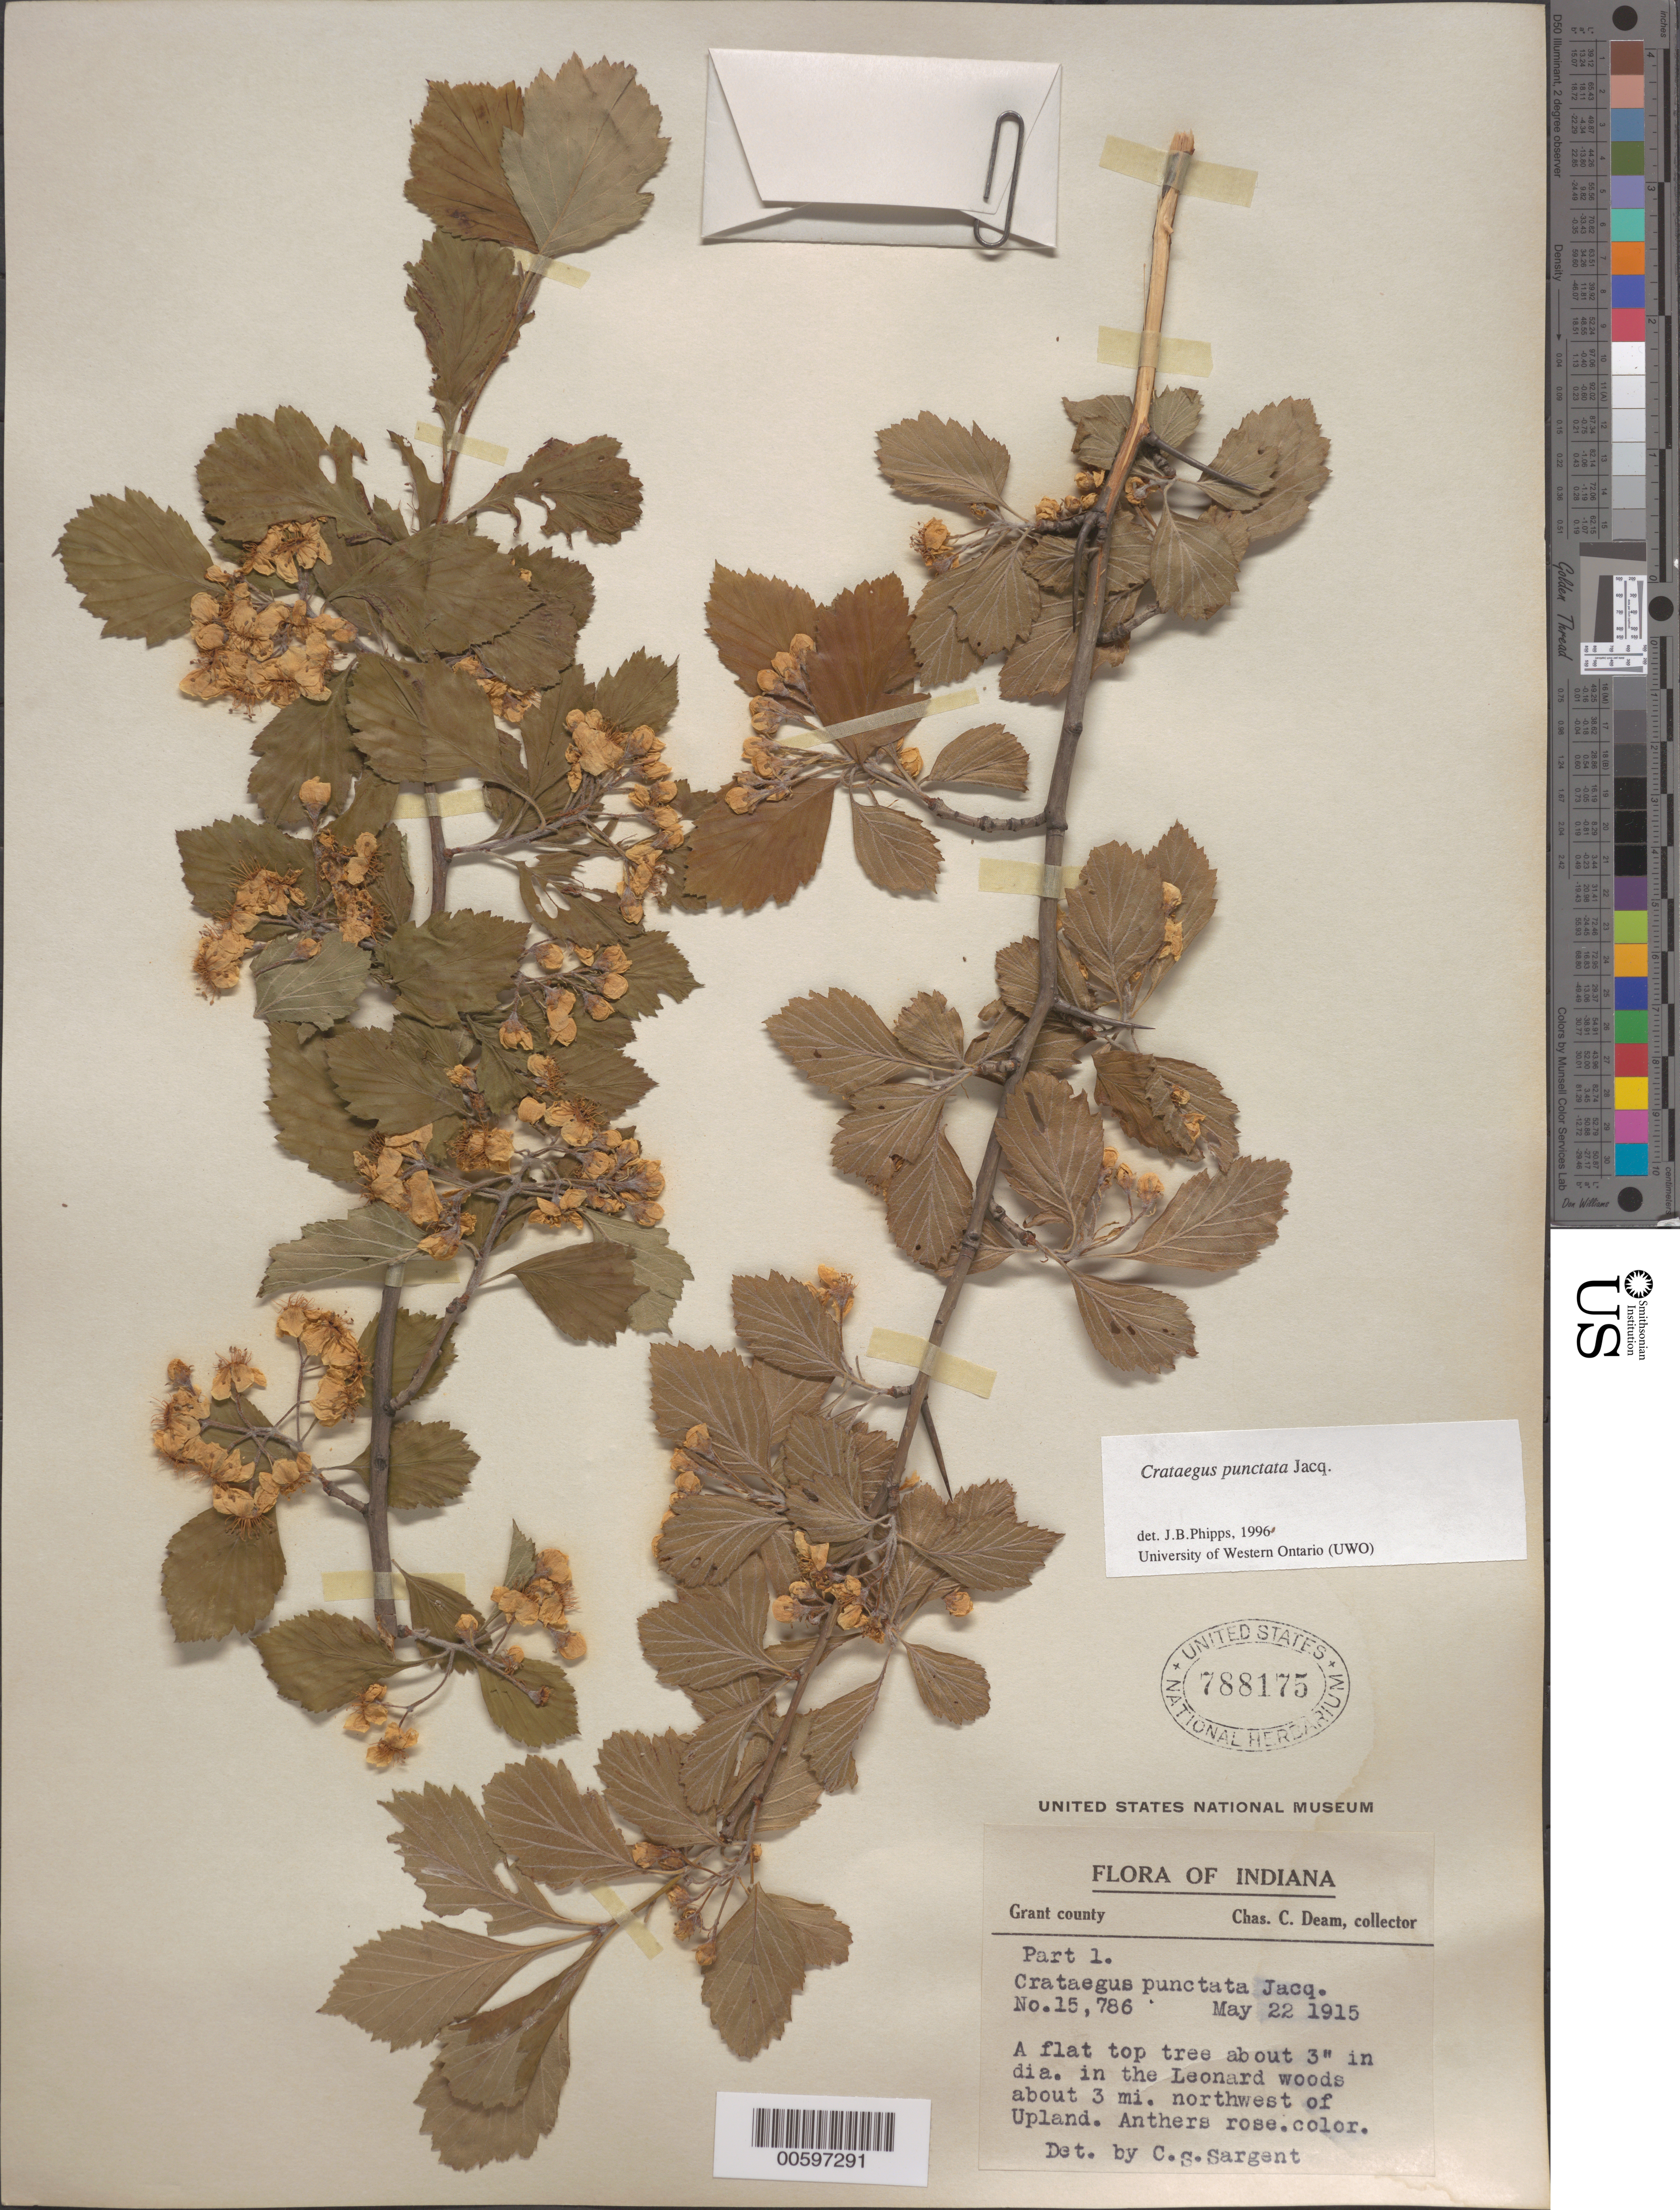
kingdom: Plantae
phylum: Tracheophyta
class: Magnoliopsida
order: Rosales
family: Rosaceae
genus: Crataegus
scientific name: Crataegus punctata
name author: Jacq.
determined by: Sargent, C. S.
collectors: C. C. Deam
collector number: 15786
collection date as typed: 22 May 1915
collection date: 1915-05-22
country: United States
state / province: Indiana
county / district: Grant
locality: In the Leonard woods about 3 mi. NW of Upland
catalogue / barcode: US 788175